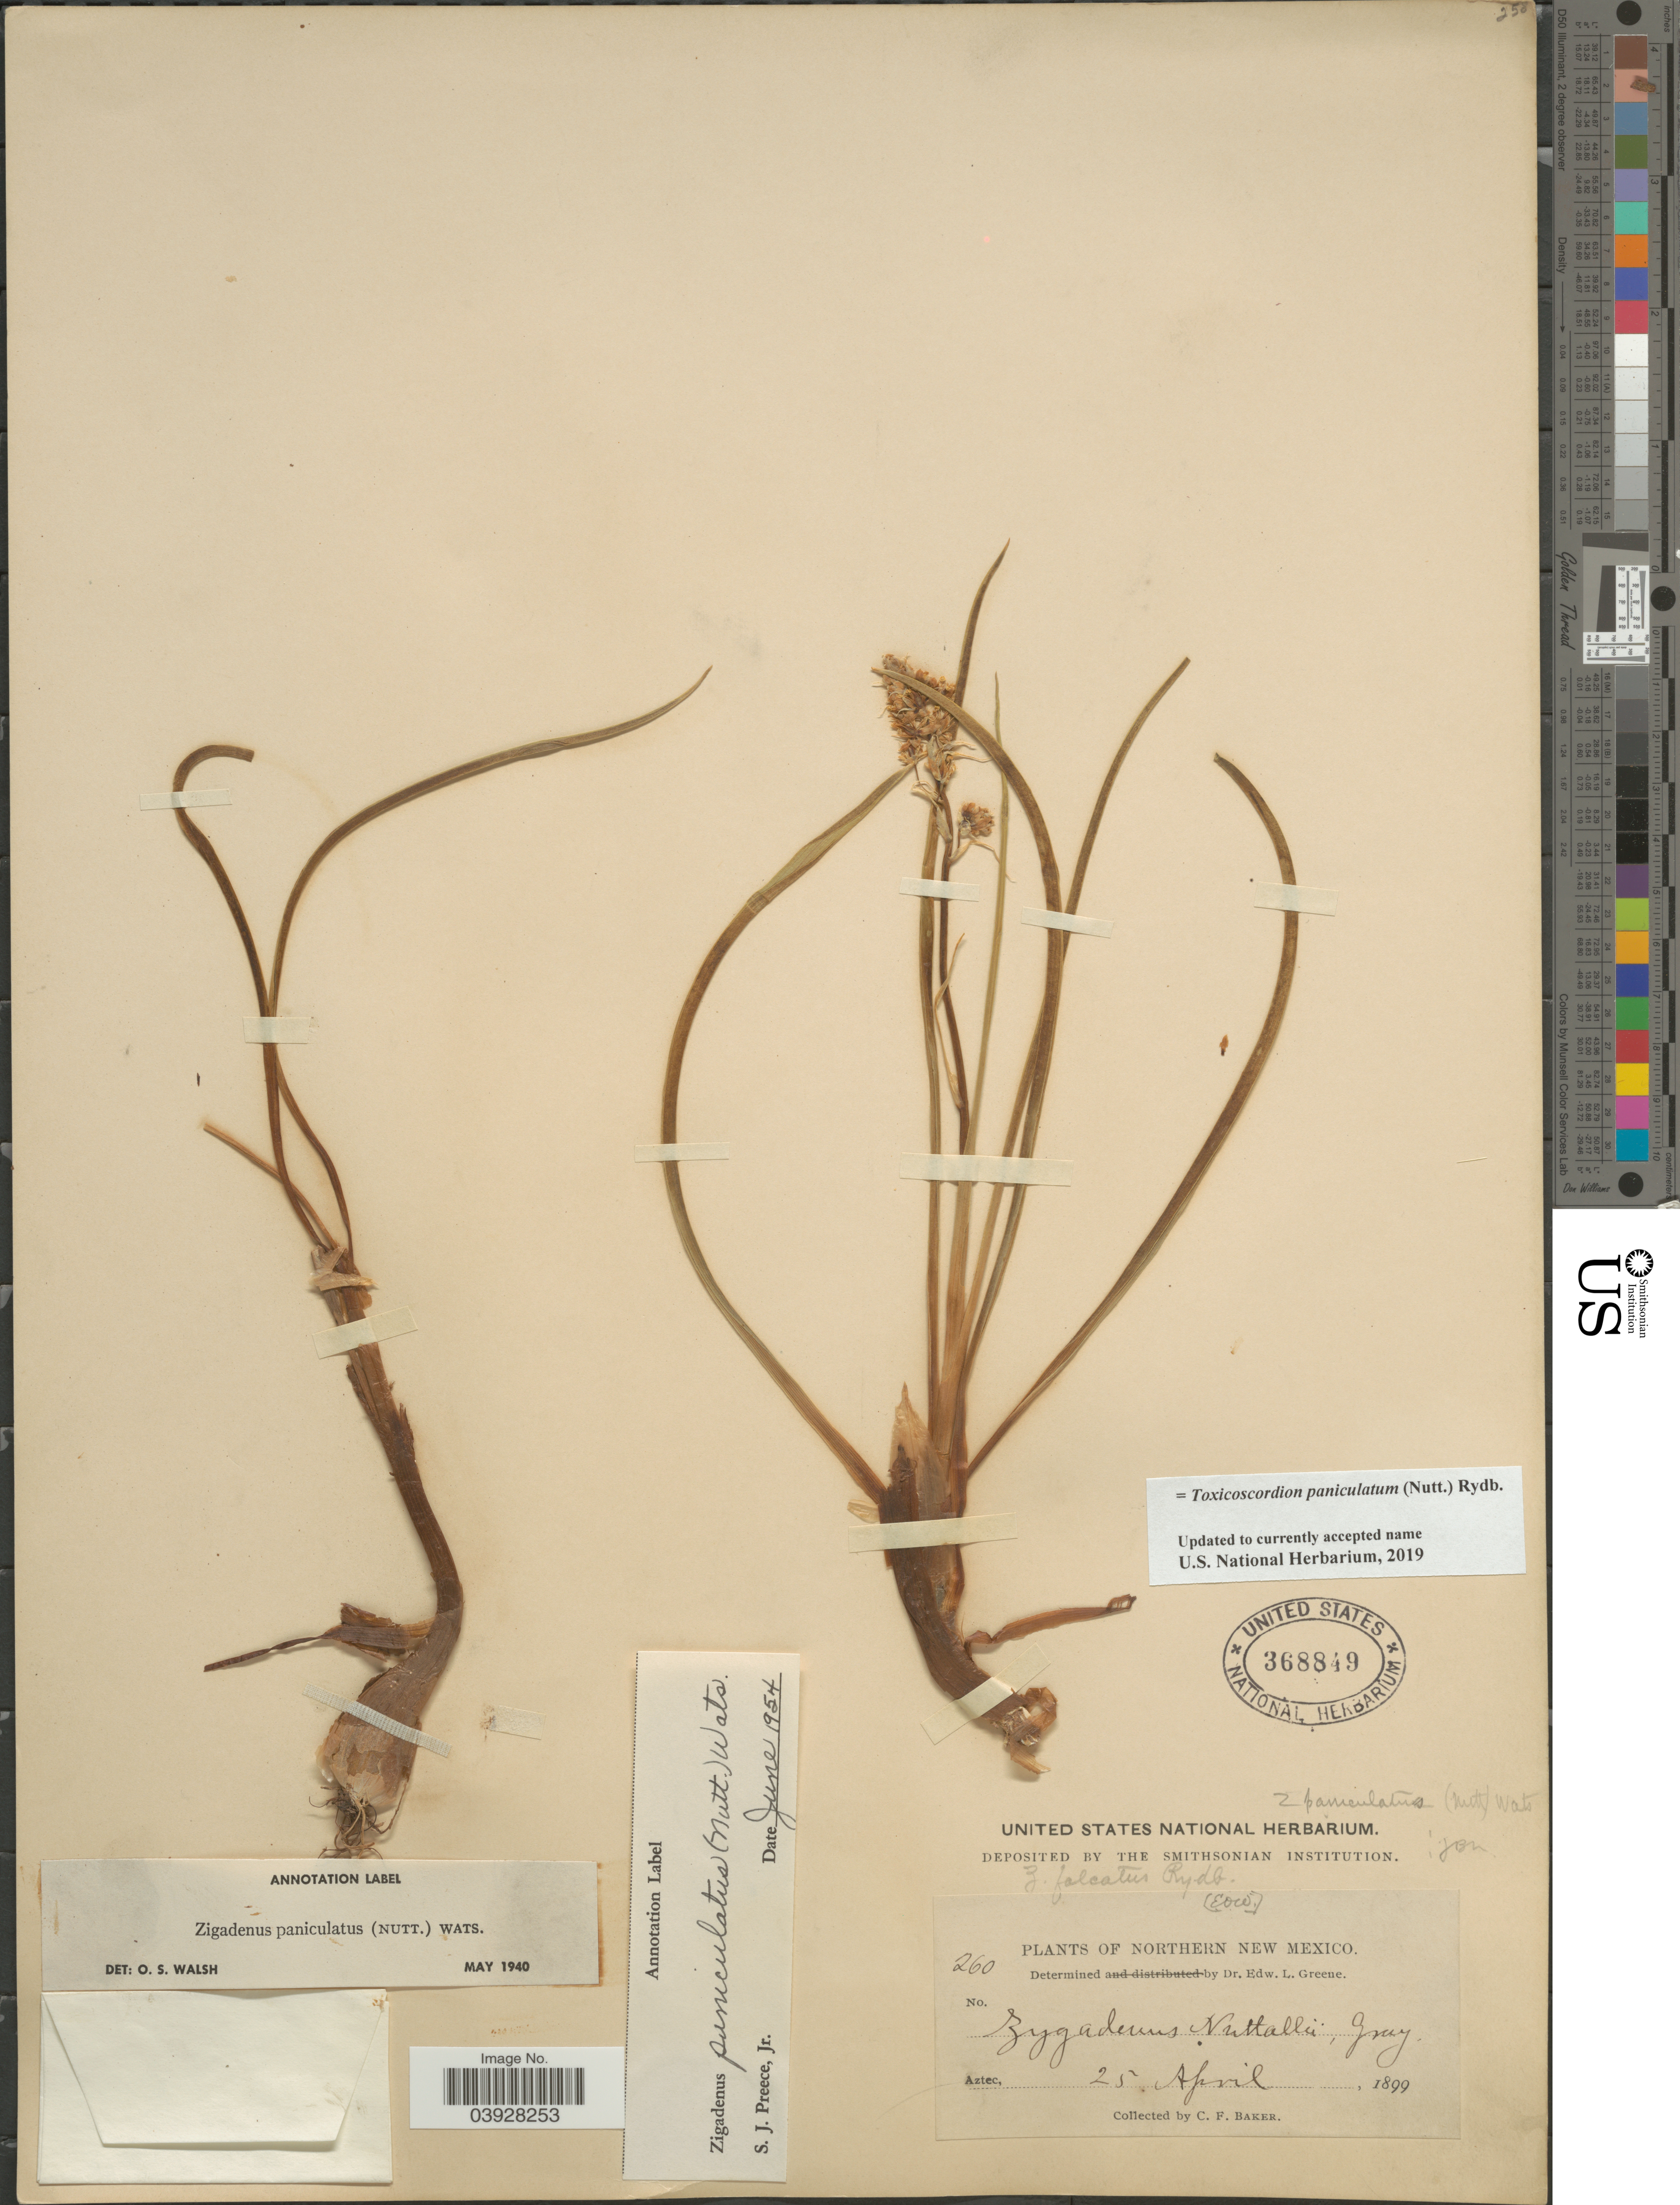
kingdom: Plantae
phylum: Tracheophyta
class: Liliopsida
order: Liliales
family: Melanthiaceae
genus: Toxicoscordion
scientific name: Toxicoscordion paniculatum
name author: (Nutt.) Rydb.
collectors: C. F. Baker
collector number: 260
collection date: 1899-04-25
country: United States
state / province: New Mexico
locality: Northern New Mexico. Aztec.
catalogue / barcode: US 368849